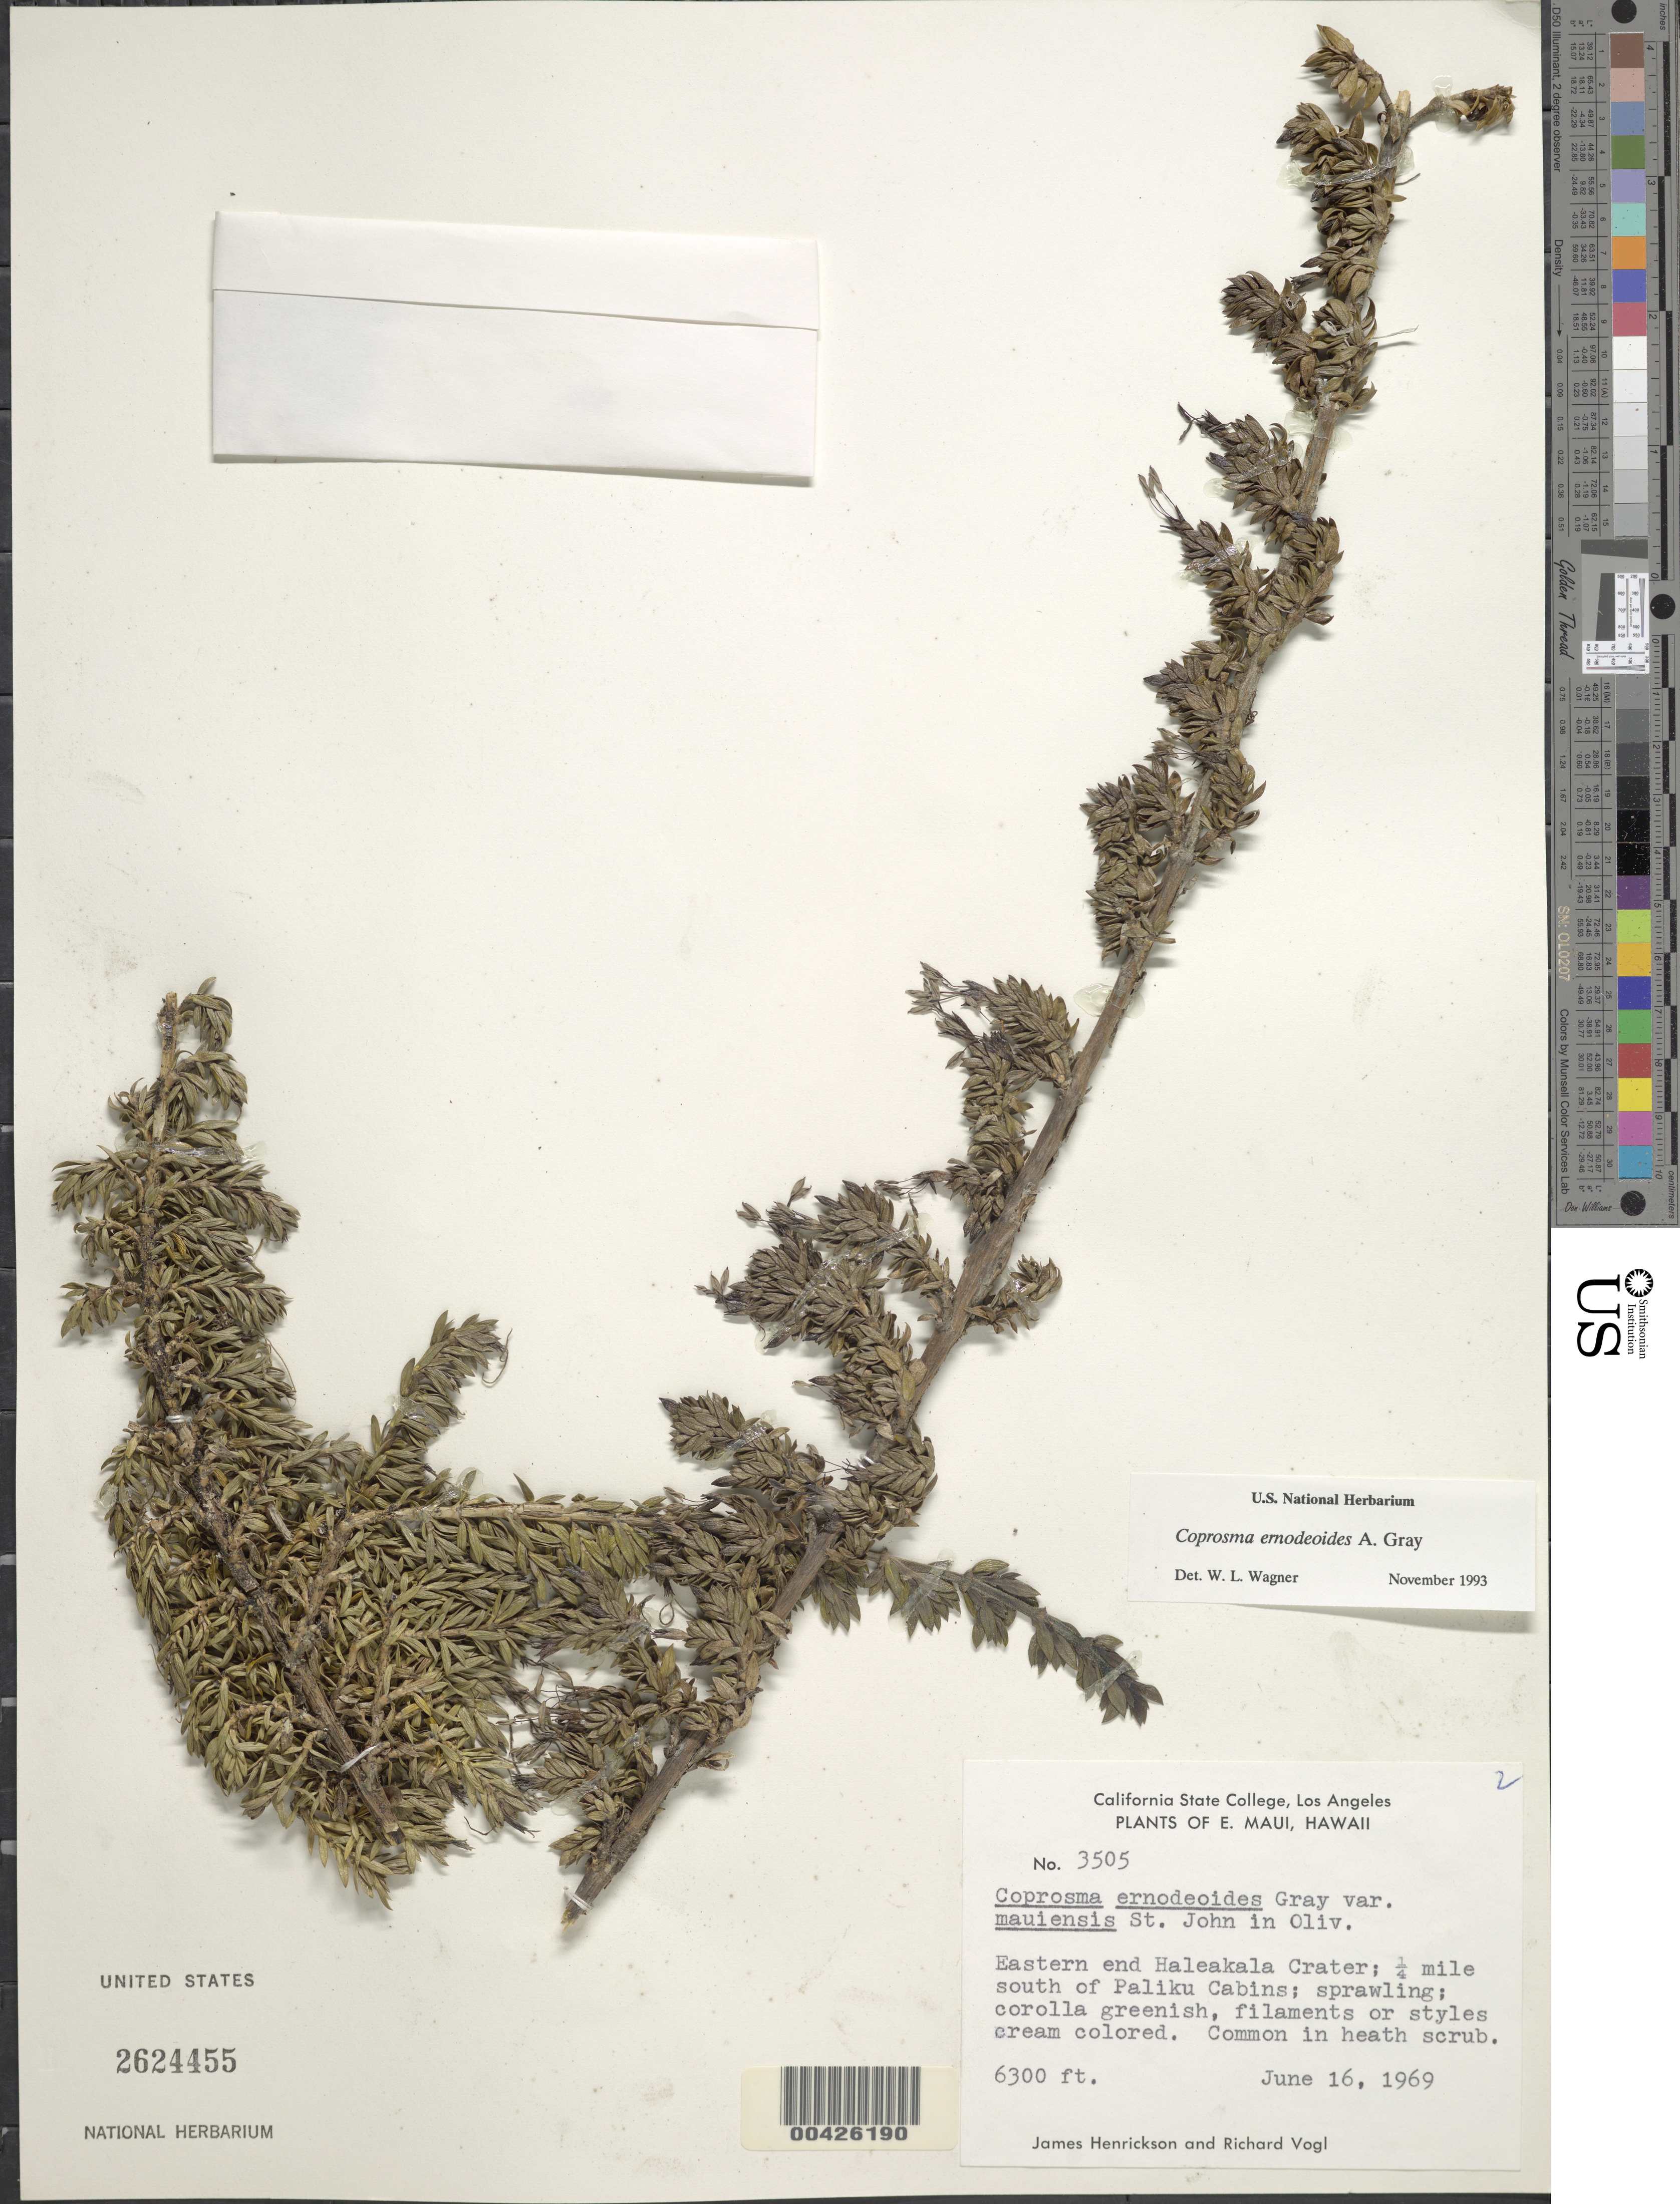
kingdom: Plantae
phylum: Tracheophyta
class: Magnoliopsida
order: Gentianales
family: Rubiaceae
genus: Coprosma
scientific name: Coprosma ernodeoides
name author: A. Gray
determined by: Wagner, W. L., (BOT), Smithsonian Institution - National Museum of Natural History (UNITED STATES)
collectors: J. S. Henrickson & R. Vogl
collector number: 3505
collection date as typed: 16 Jun 1969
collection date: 1969-06-16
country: United States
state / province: Hawaii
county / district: Maui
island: Maui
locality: E end Haleakala Crater, 0.25 mi S of Paliku Cabins, E Maui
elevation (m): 1920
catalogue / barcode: US 2624455